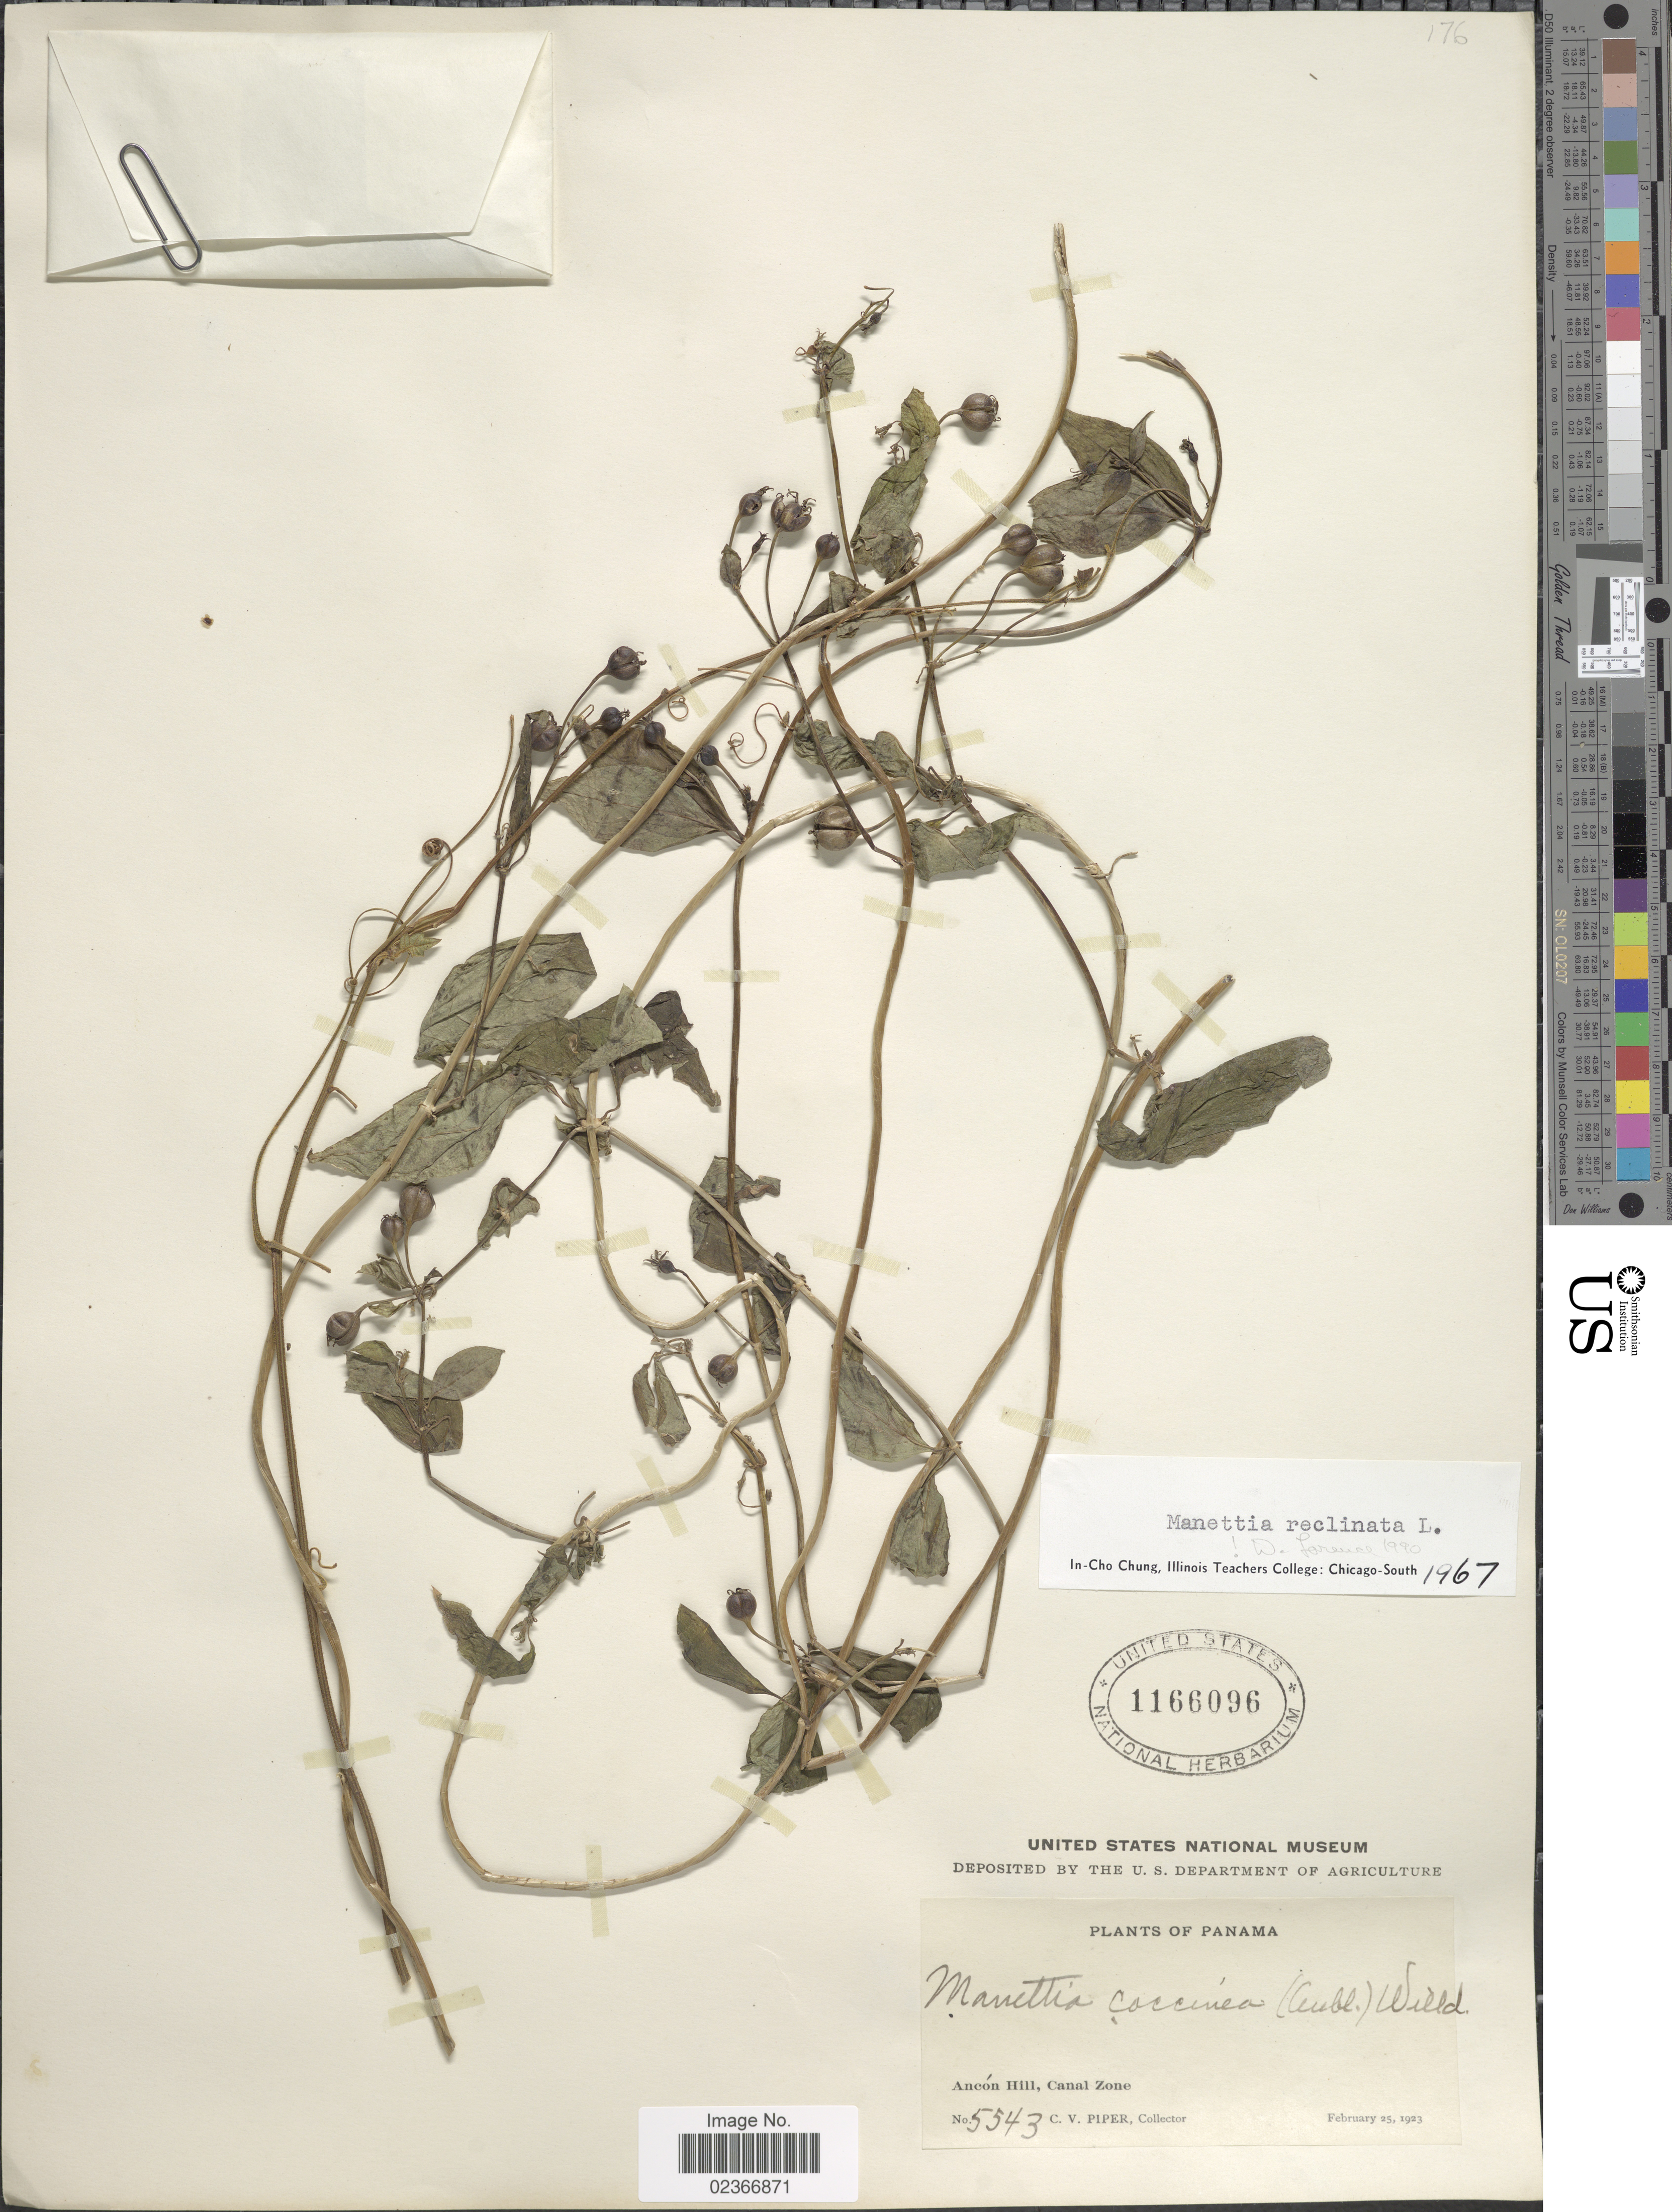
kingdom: Plantae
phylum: Tracheophyta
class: Magnoliopsida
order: Gentianales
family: Rubiaceae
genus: Manettia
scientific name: Manettia reclinata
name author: L.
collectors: C. V. Piper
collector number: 5543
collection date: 1923-02-25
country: Panama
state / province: Colón / Panamá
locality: Ancon Hill, Canal Zone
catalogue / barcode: US 1166096